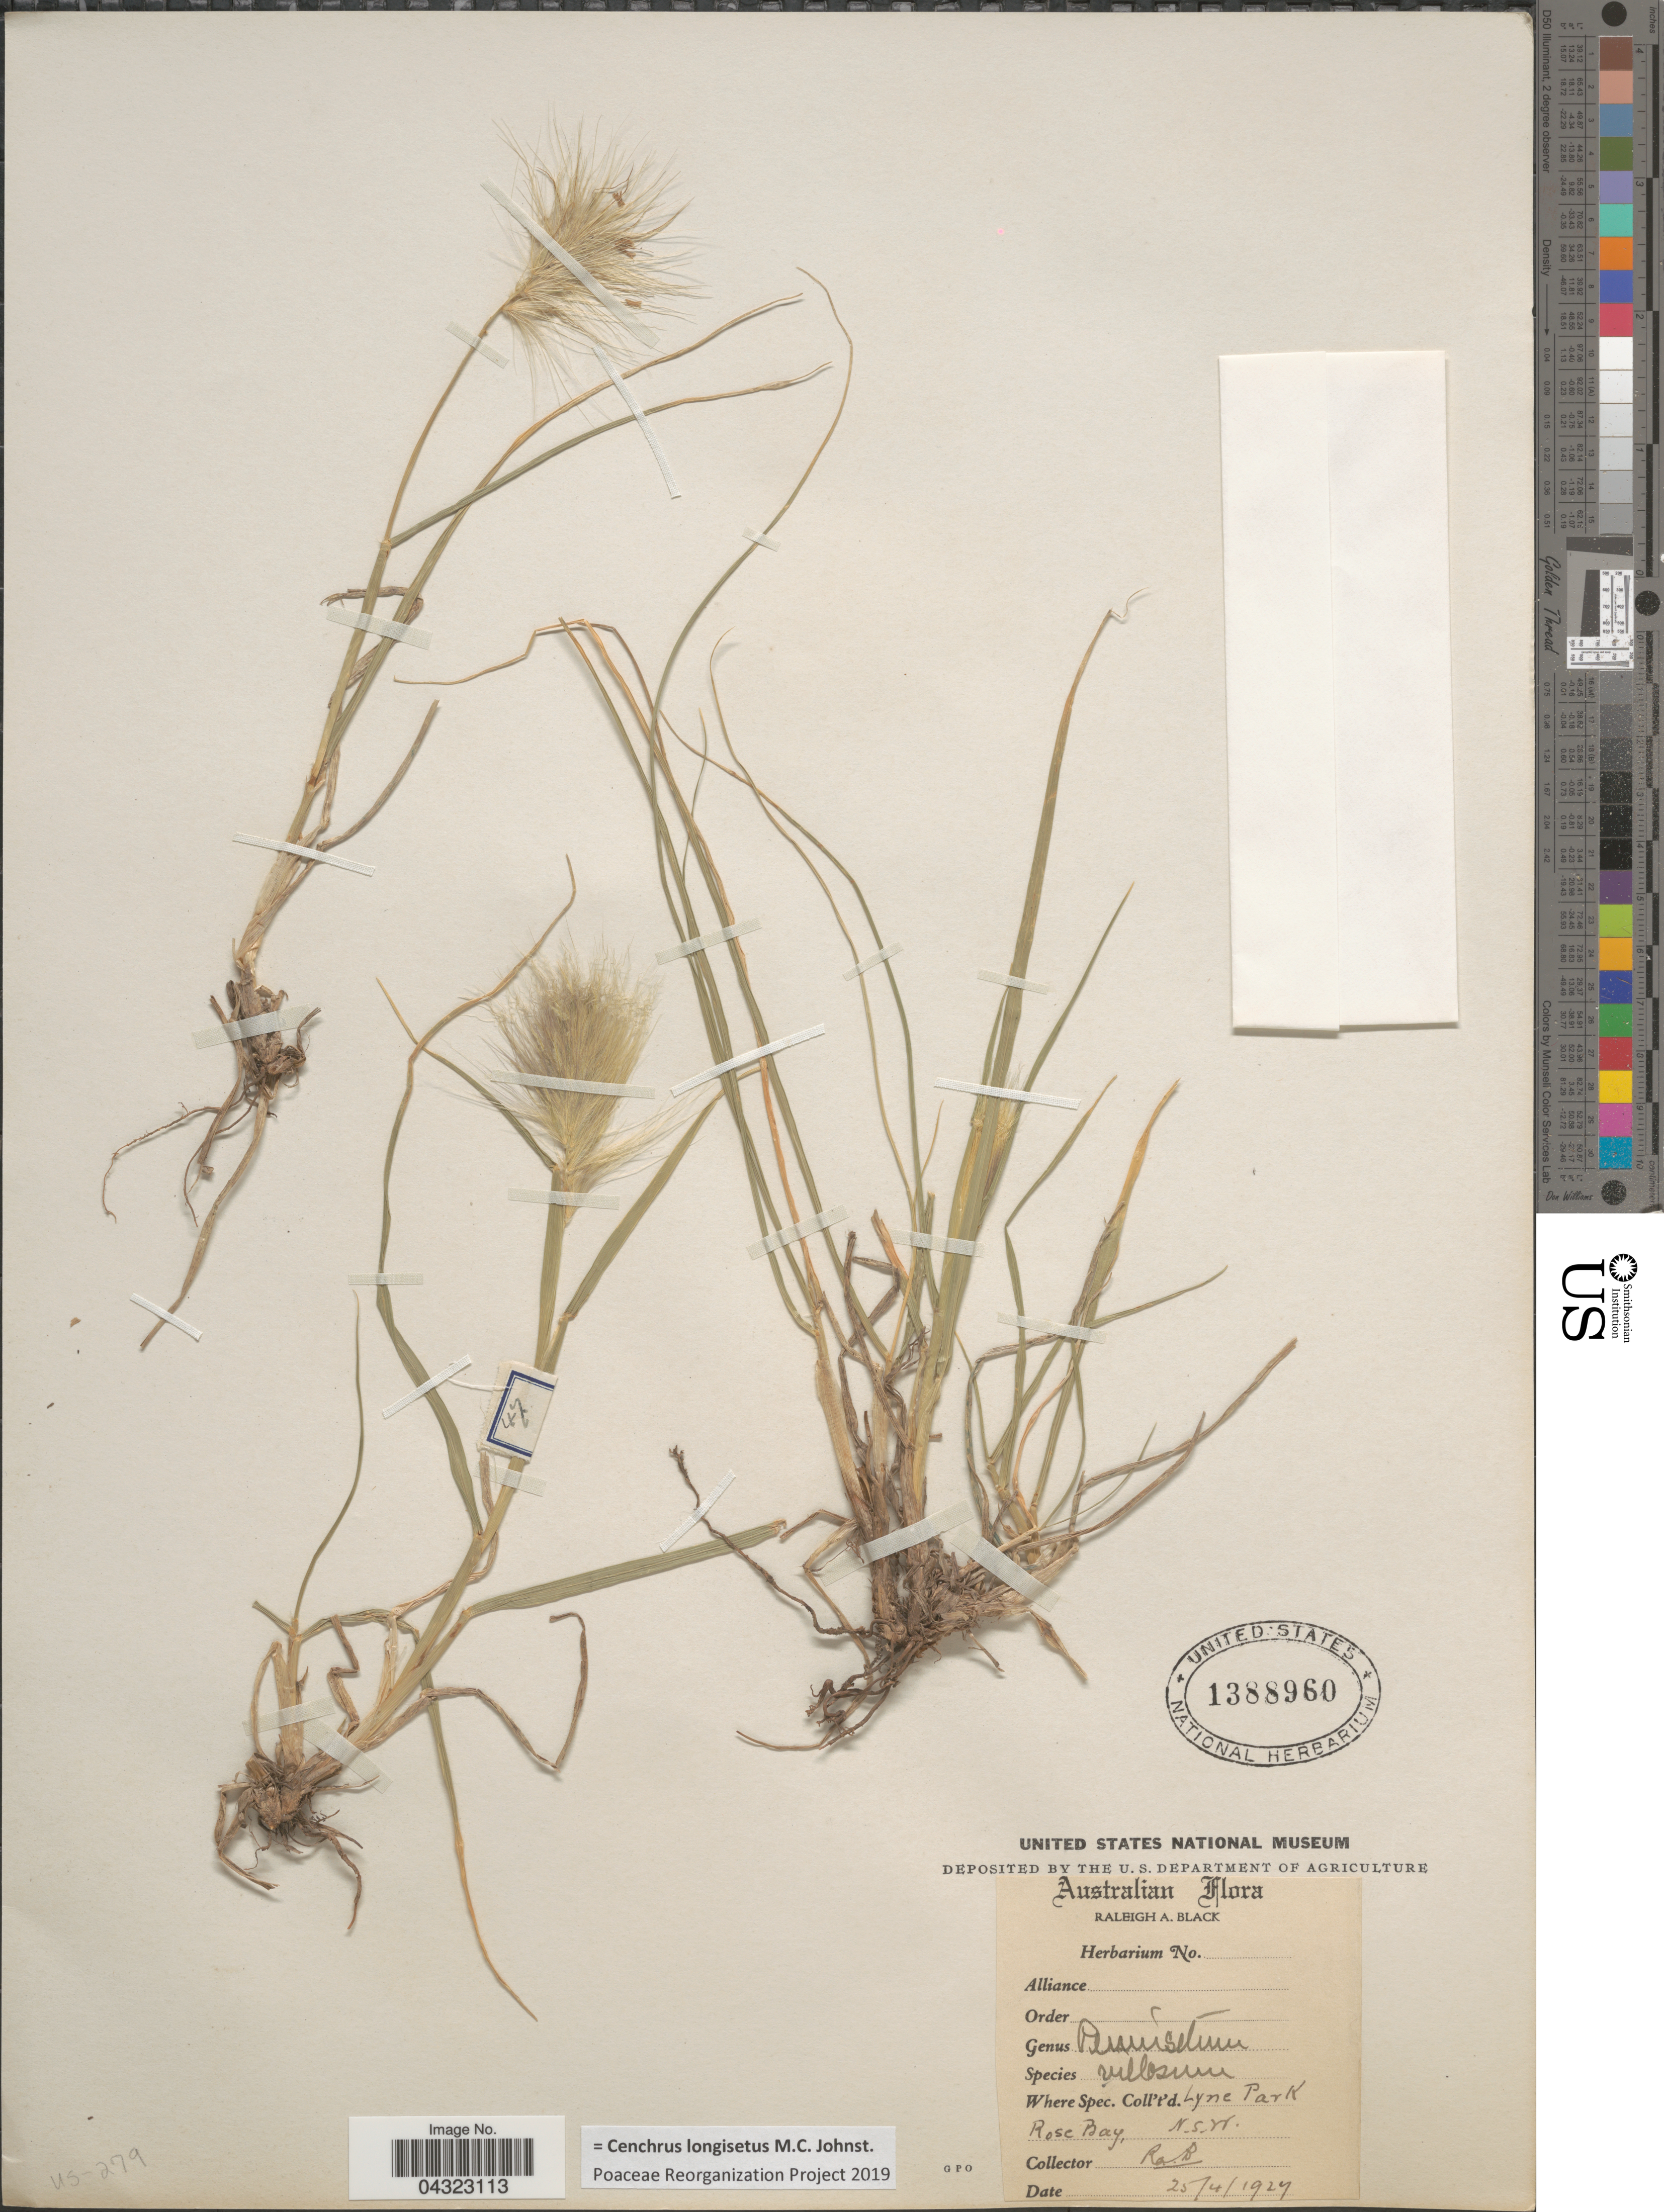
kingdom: Plantae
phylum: Tracheophyta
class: Liliopsida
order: Poales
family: Poaceae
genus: Cenchrus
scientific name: Cenchrus longisetus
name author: M.C. Johnst.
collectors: R. A. Black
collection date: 1924-04-25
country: Australia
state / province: New South Wales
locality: Lyne Park Rose Bay, N. S. W.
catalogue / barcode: US 1388960